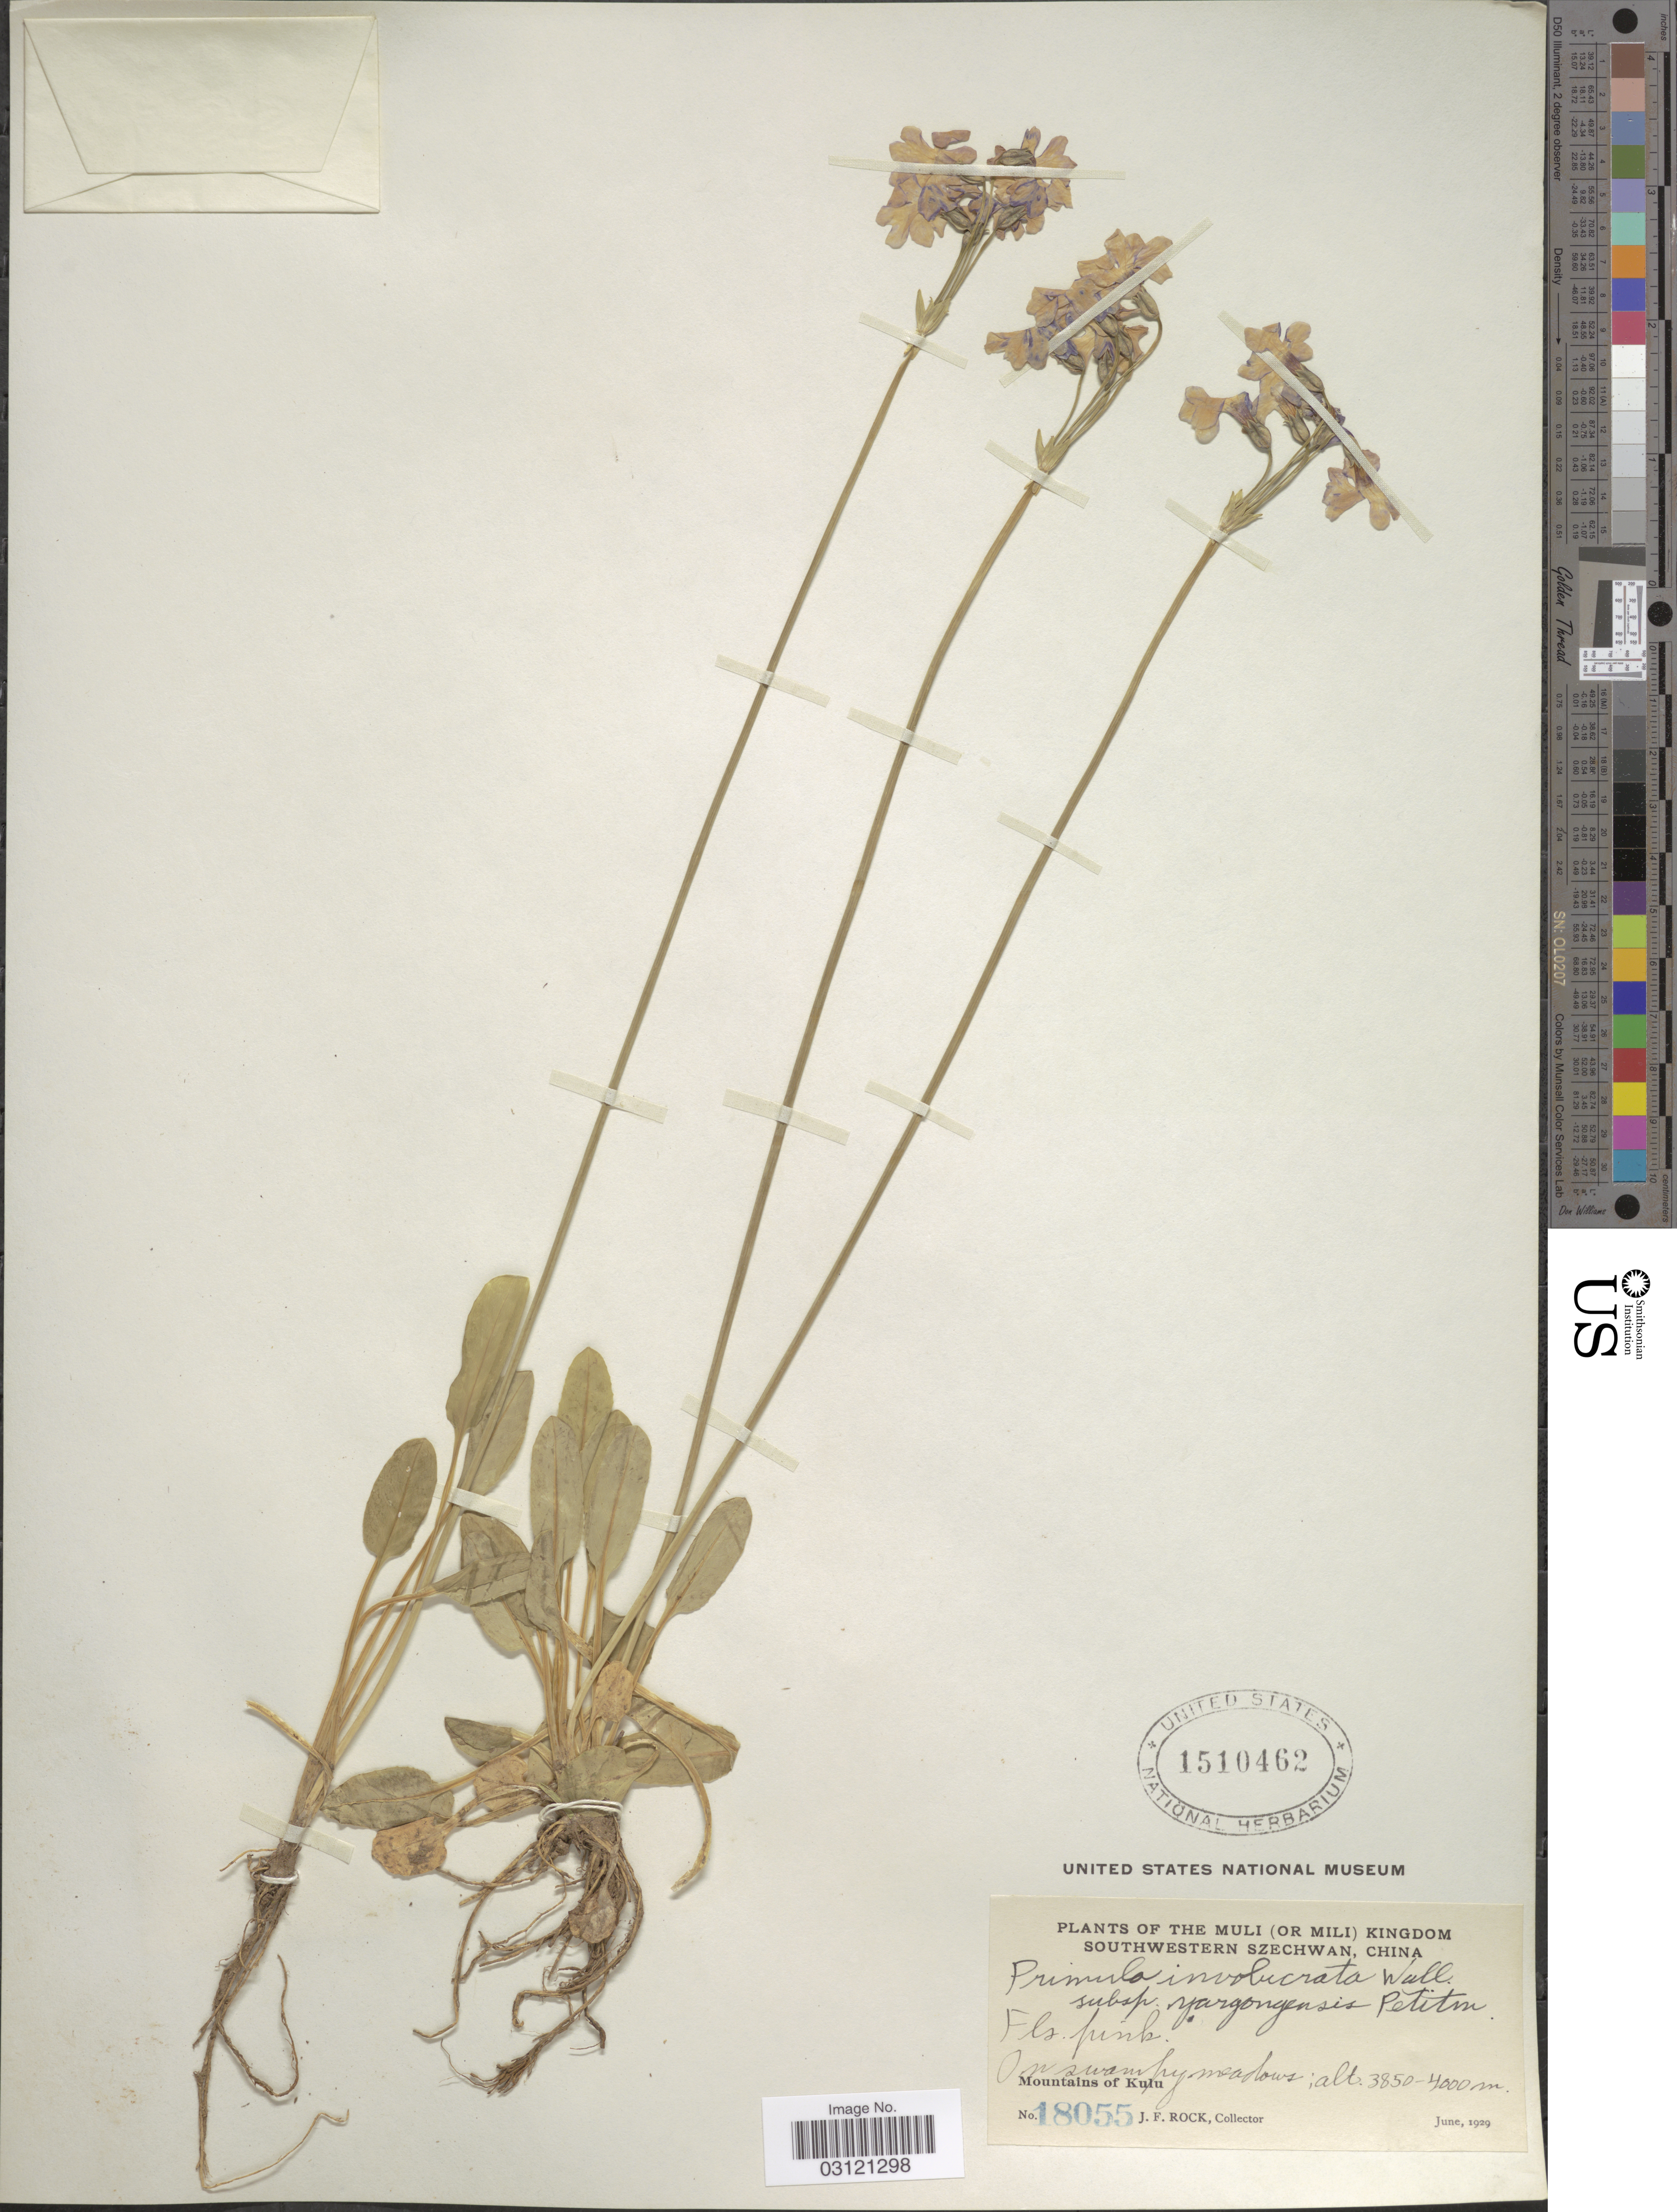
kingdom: Plantae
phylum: Tracheophyta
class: Magnoliopsida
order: Ericales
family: Primulaceae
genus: Primula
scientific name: Primula involucrata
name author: Wall. ex Duby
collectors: J. Rock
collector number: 18055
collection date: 1929-06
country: China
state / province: Sichuan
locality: The Muli (Or Mili) Kingdom, Southwestern Szechwan, Mountains of Kulu.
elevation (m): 3850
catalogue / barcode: US 1510462